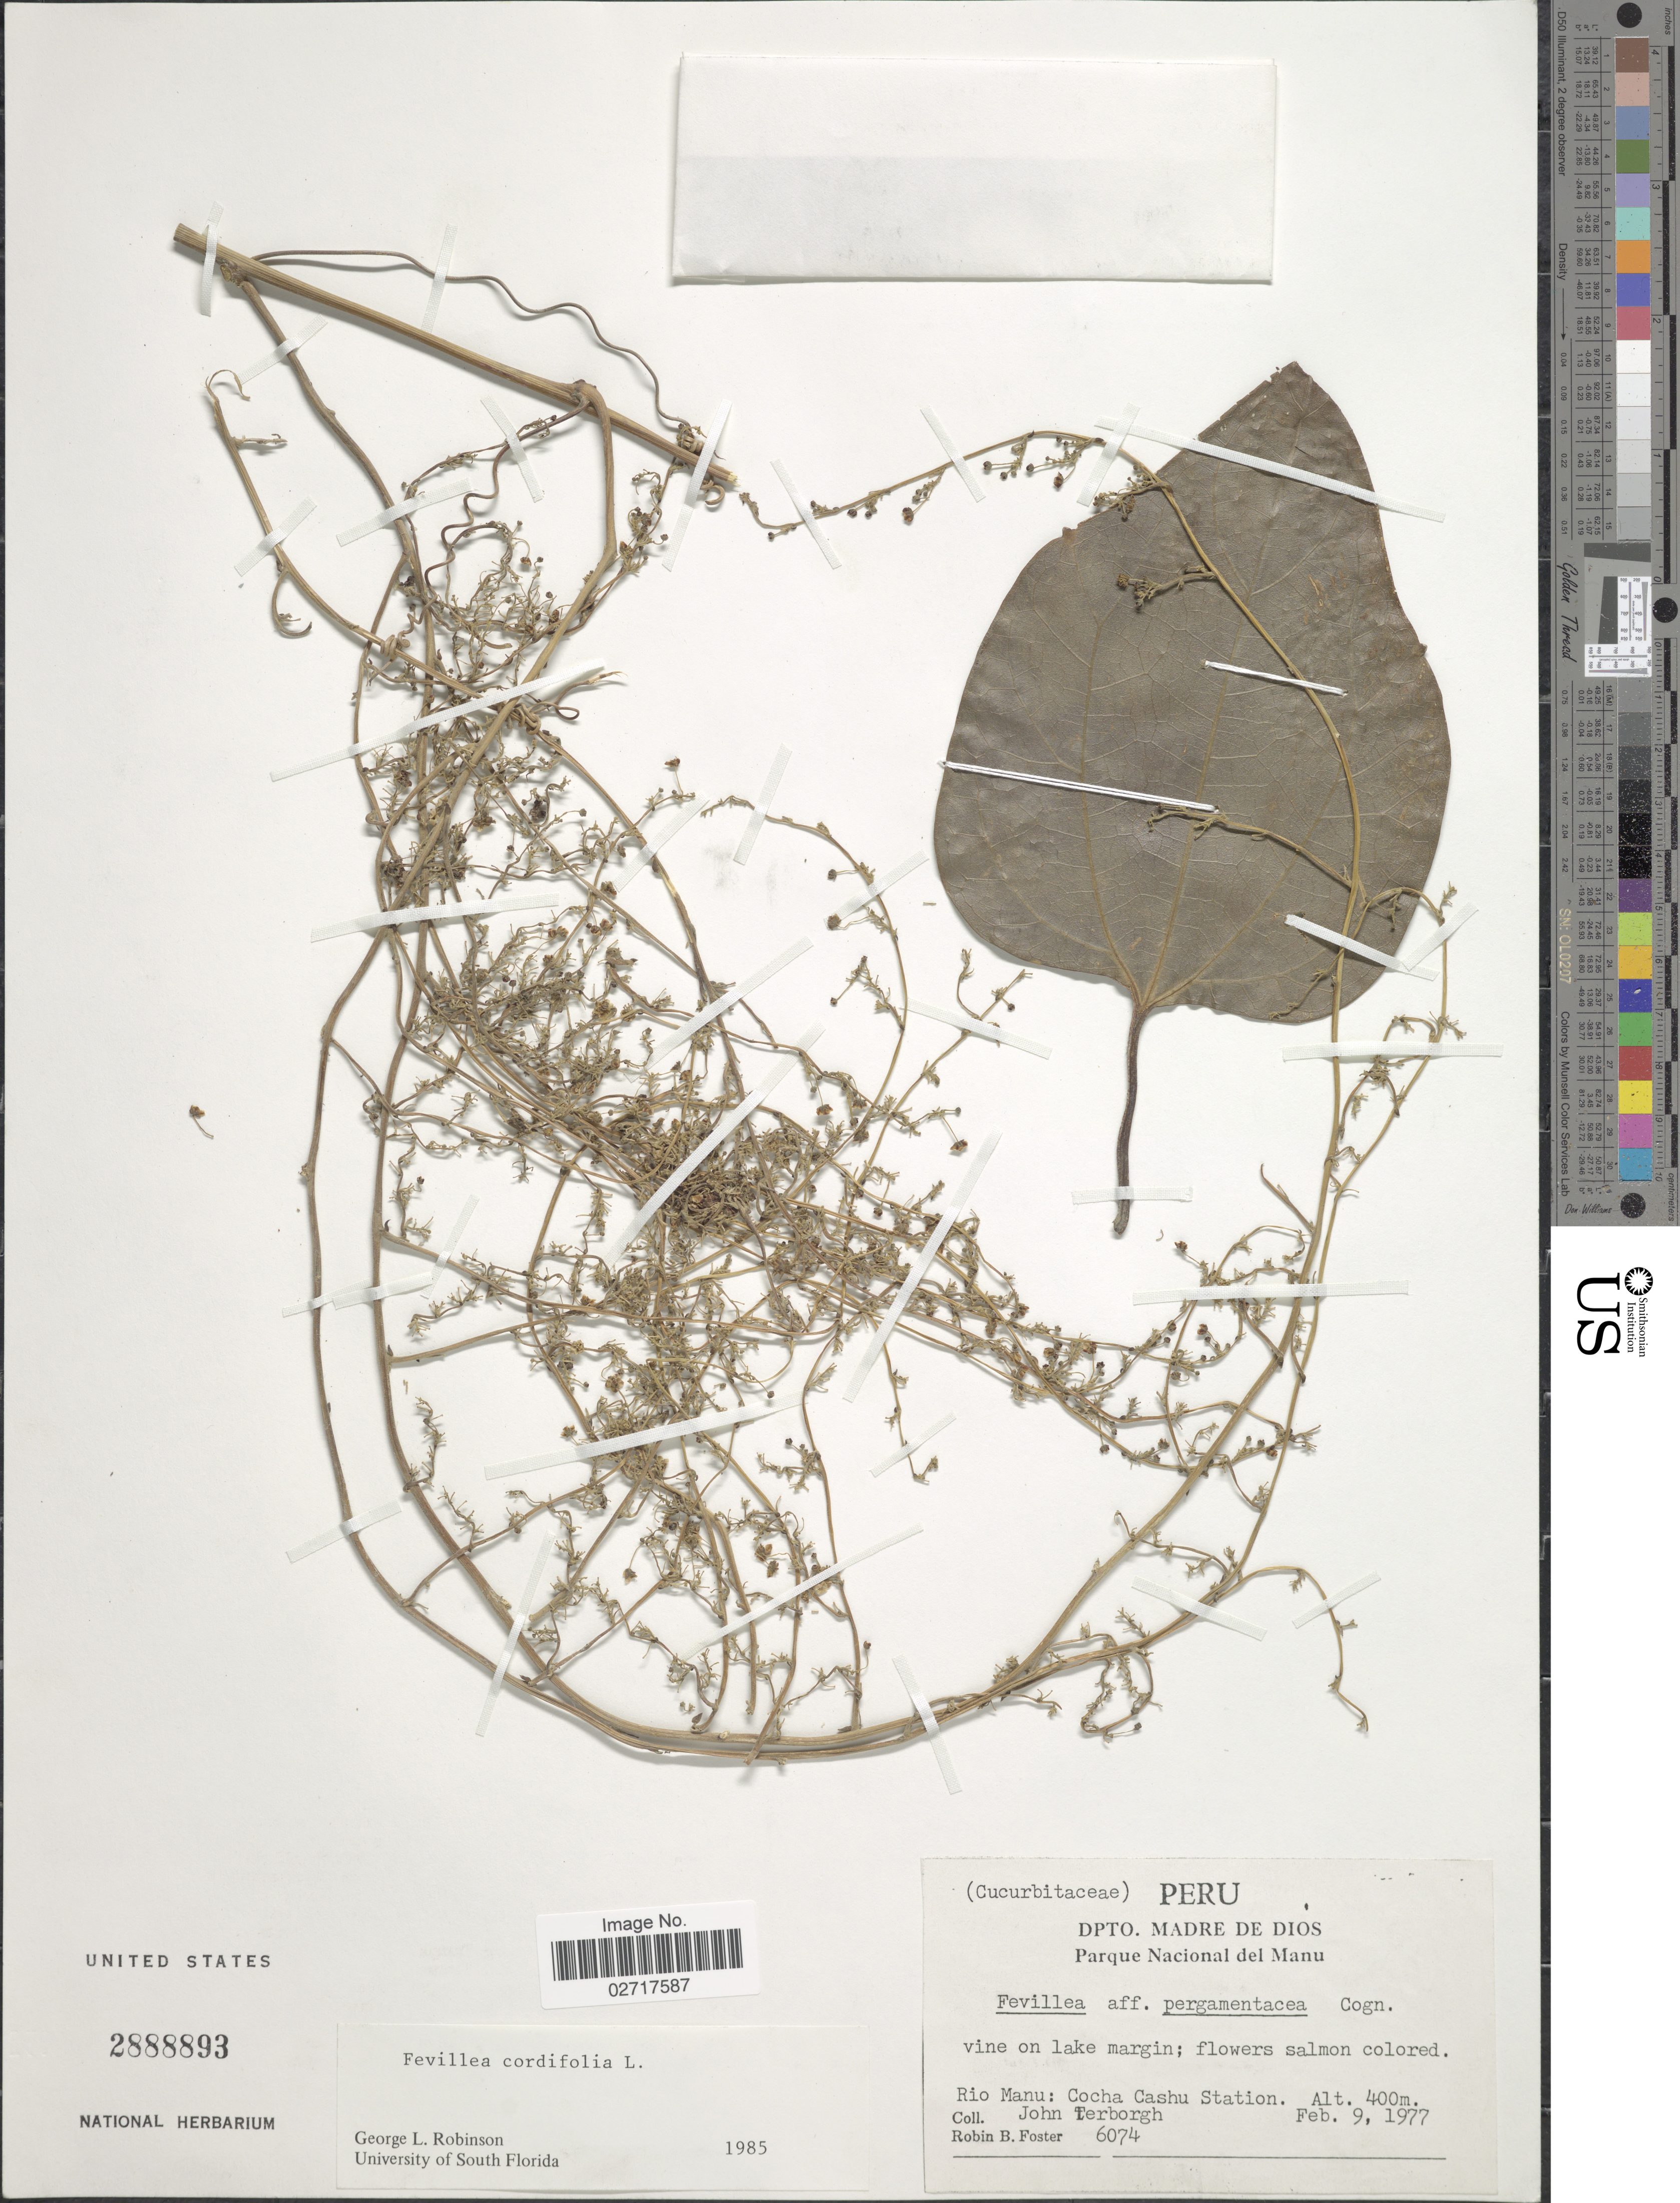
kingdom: Plantae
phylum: Tracheophyta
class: Magnoliopsida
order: Cucurbitales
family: Cucurbitaceae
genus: Fevillea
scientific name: Fevillea cordifolia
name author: L.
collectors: J. Terborgh & R. B. Foster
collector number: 6074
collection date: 1977-02-09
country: Peru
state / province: Madre de Dios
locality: Parque Nacional del Manu. Rio Manu: Cocha Cashu Station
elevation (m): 400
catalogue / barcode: US 2888893